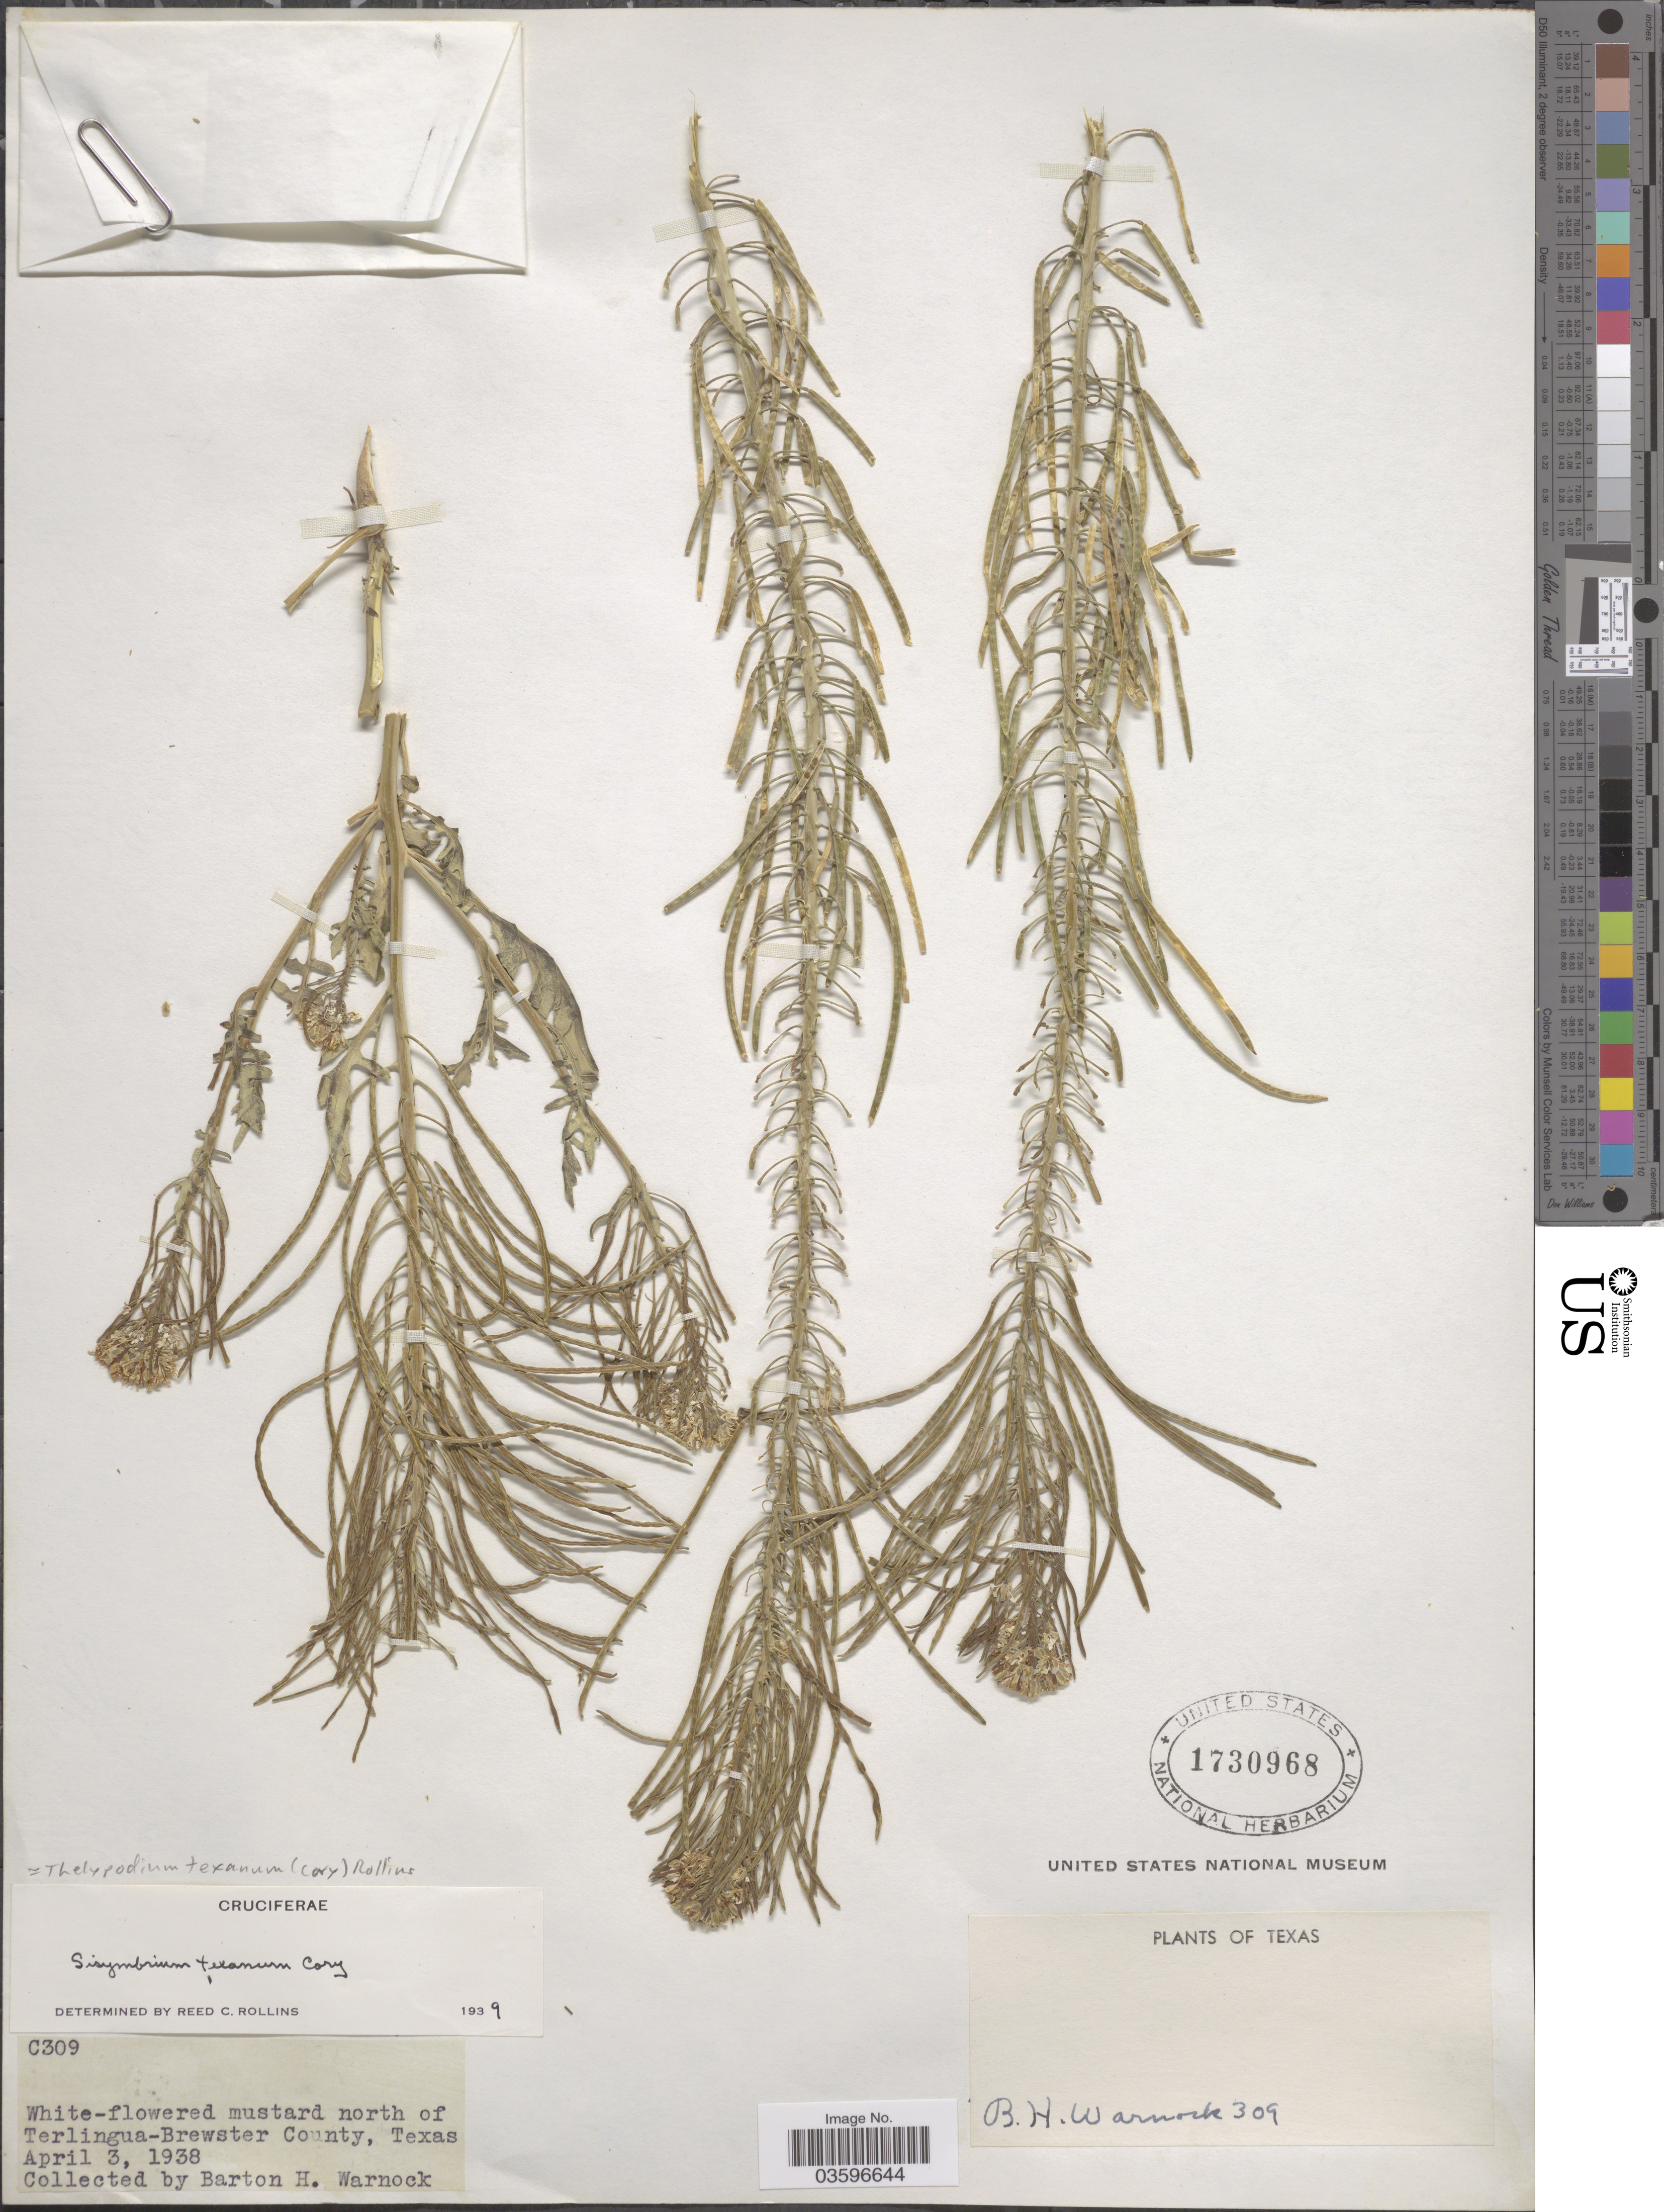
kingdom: Plantae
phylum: Tracheophyta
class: Magnoliopsida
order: Brassicales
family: Brassicaceae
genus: Thelypodium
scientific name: Thelypodium texanum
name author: (Cory) Rollins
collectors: B. H. Warnock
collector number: C309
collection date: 1938-04-03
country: United States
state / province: Texas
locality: North of Terlingua-Brewster County.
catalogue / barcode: US 1730968